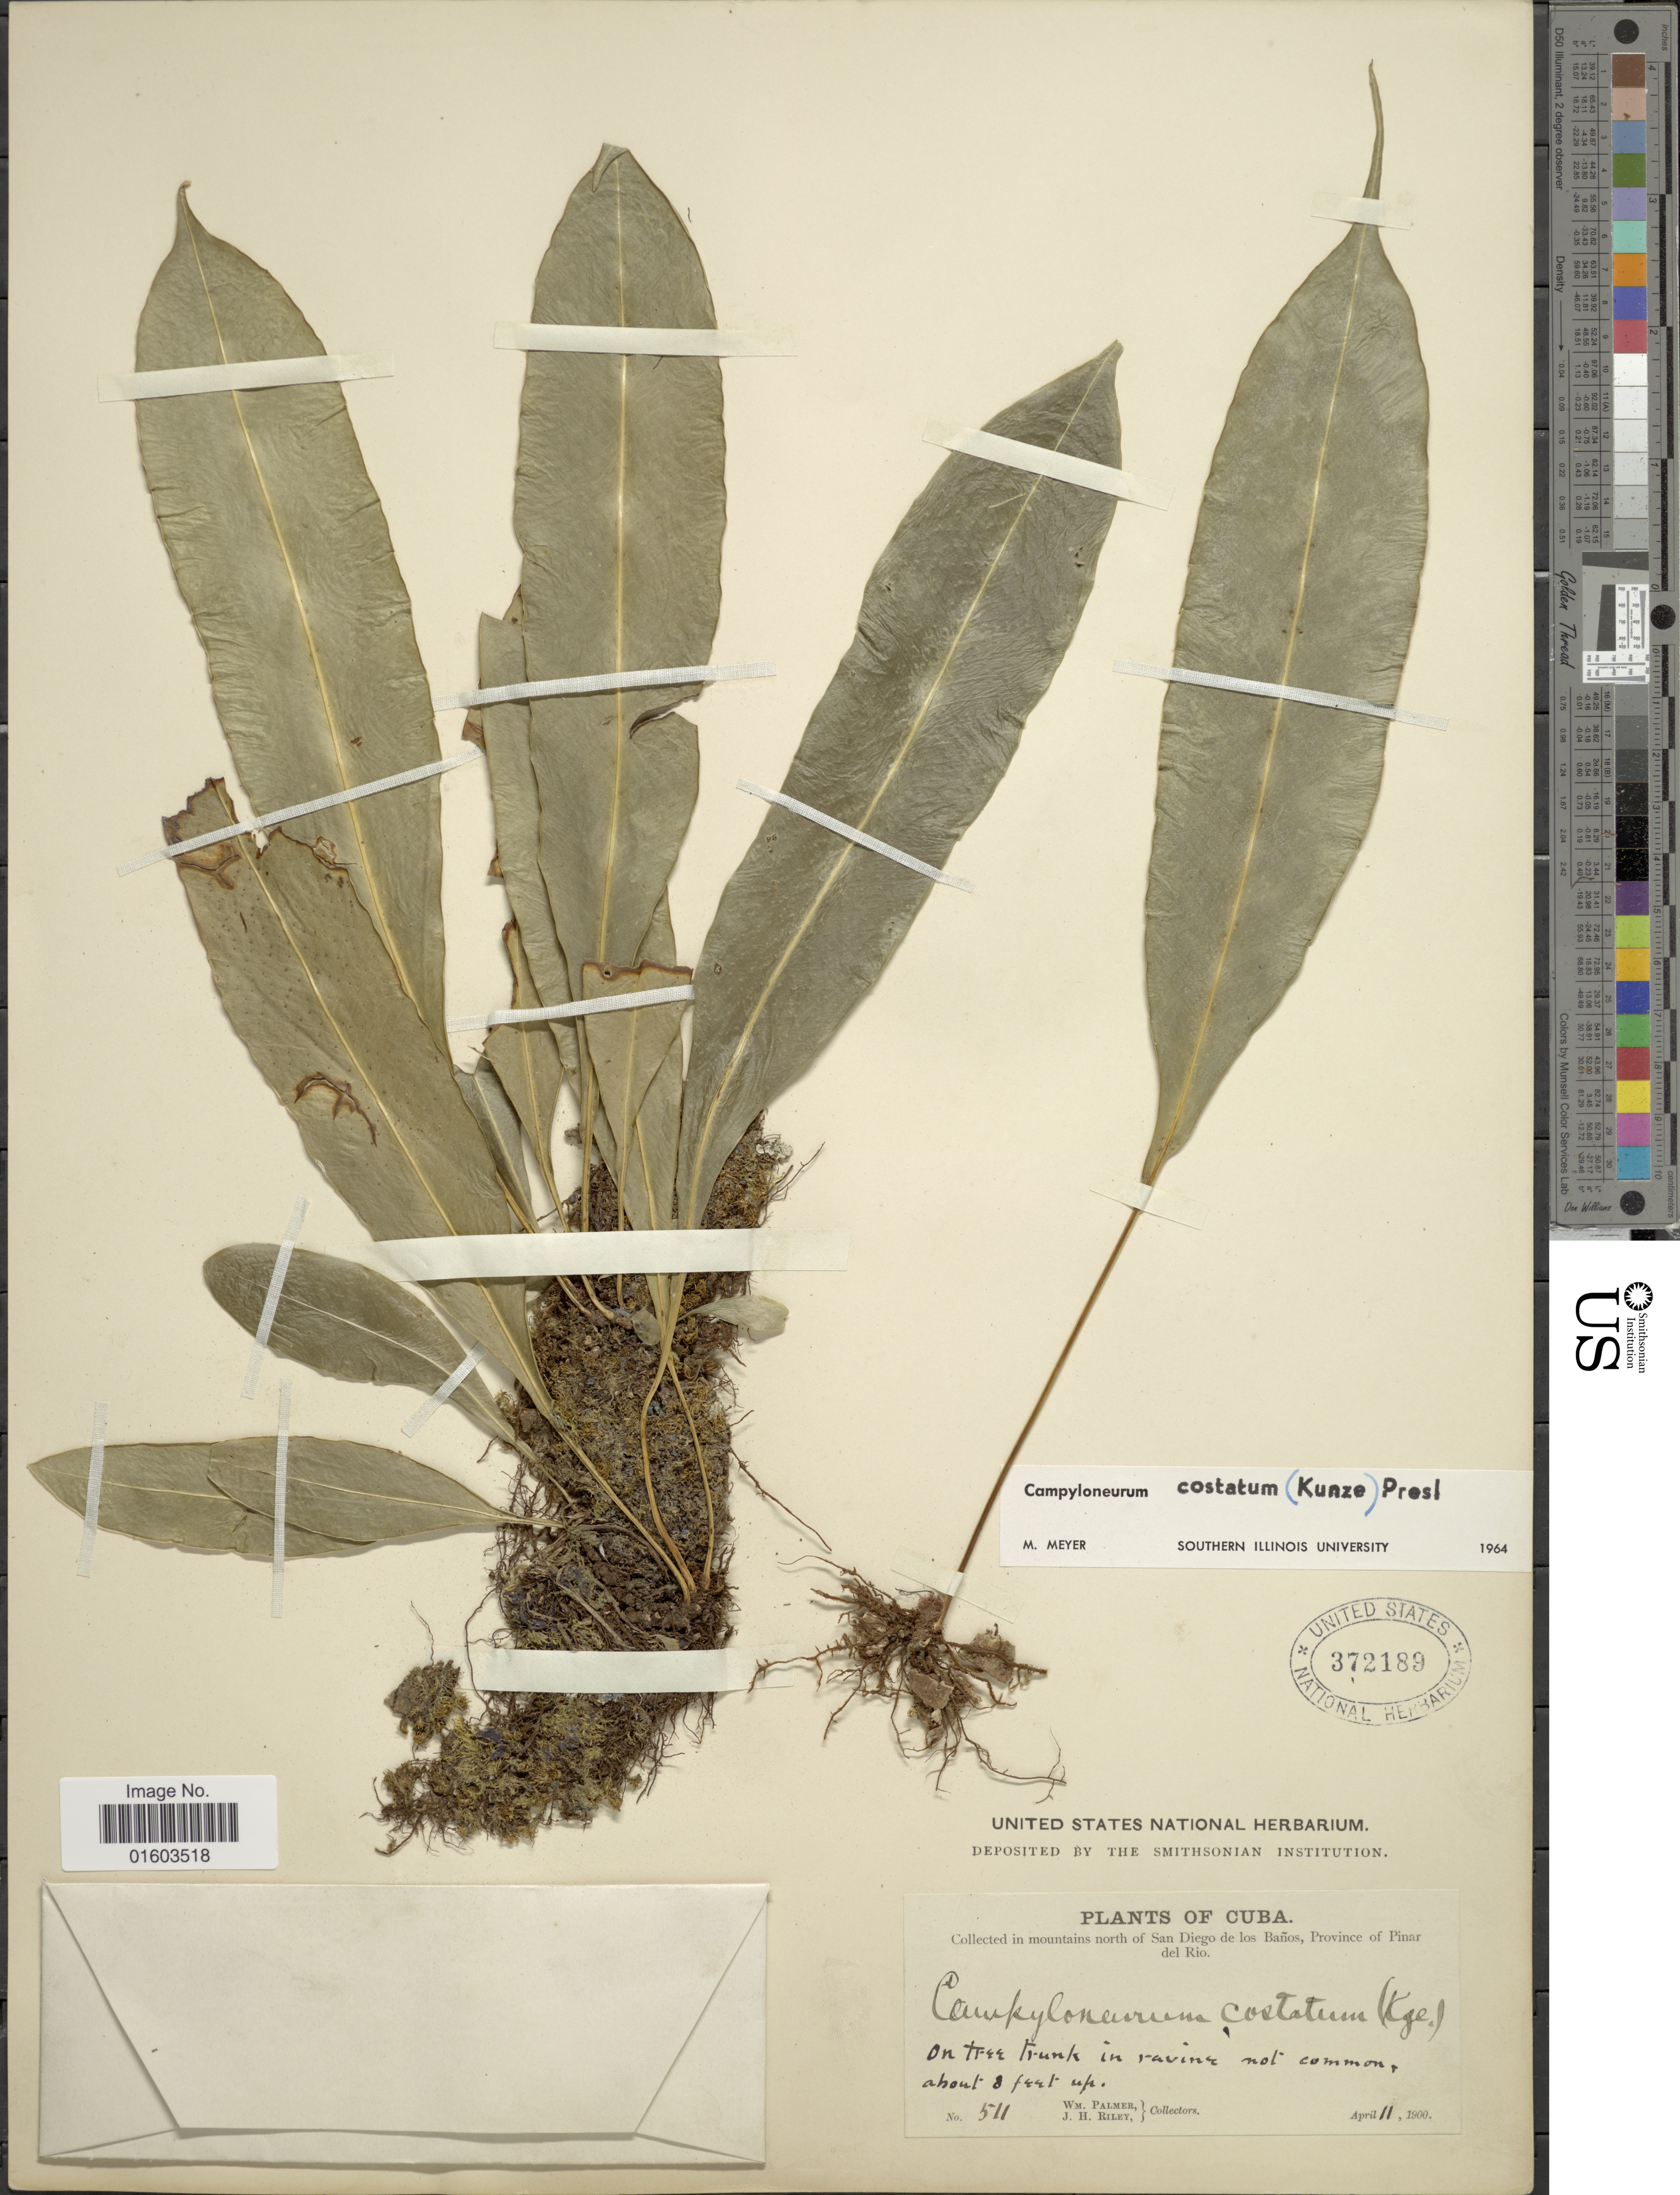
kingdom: Plantae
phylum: Tracheophyta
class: Polypodiopsida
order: Polypodiales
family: Polypodiaceae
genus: Campyloneurum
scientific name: Campyloneurum costatum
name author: (Kunze) C. Presl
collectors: W. Palmer & J. H. Riley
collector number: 511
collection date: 1900-04-11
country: Cuba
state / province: Pinar del Río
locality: In mountains north of San Diego de los Banos, Province of Pinar del Rio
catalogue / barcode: US 372189